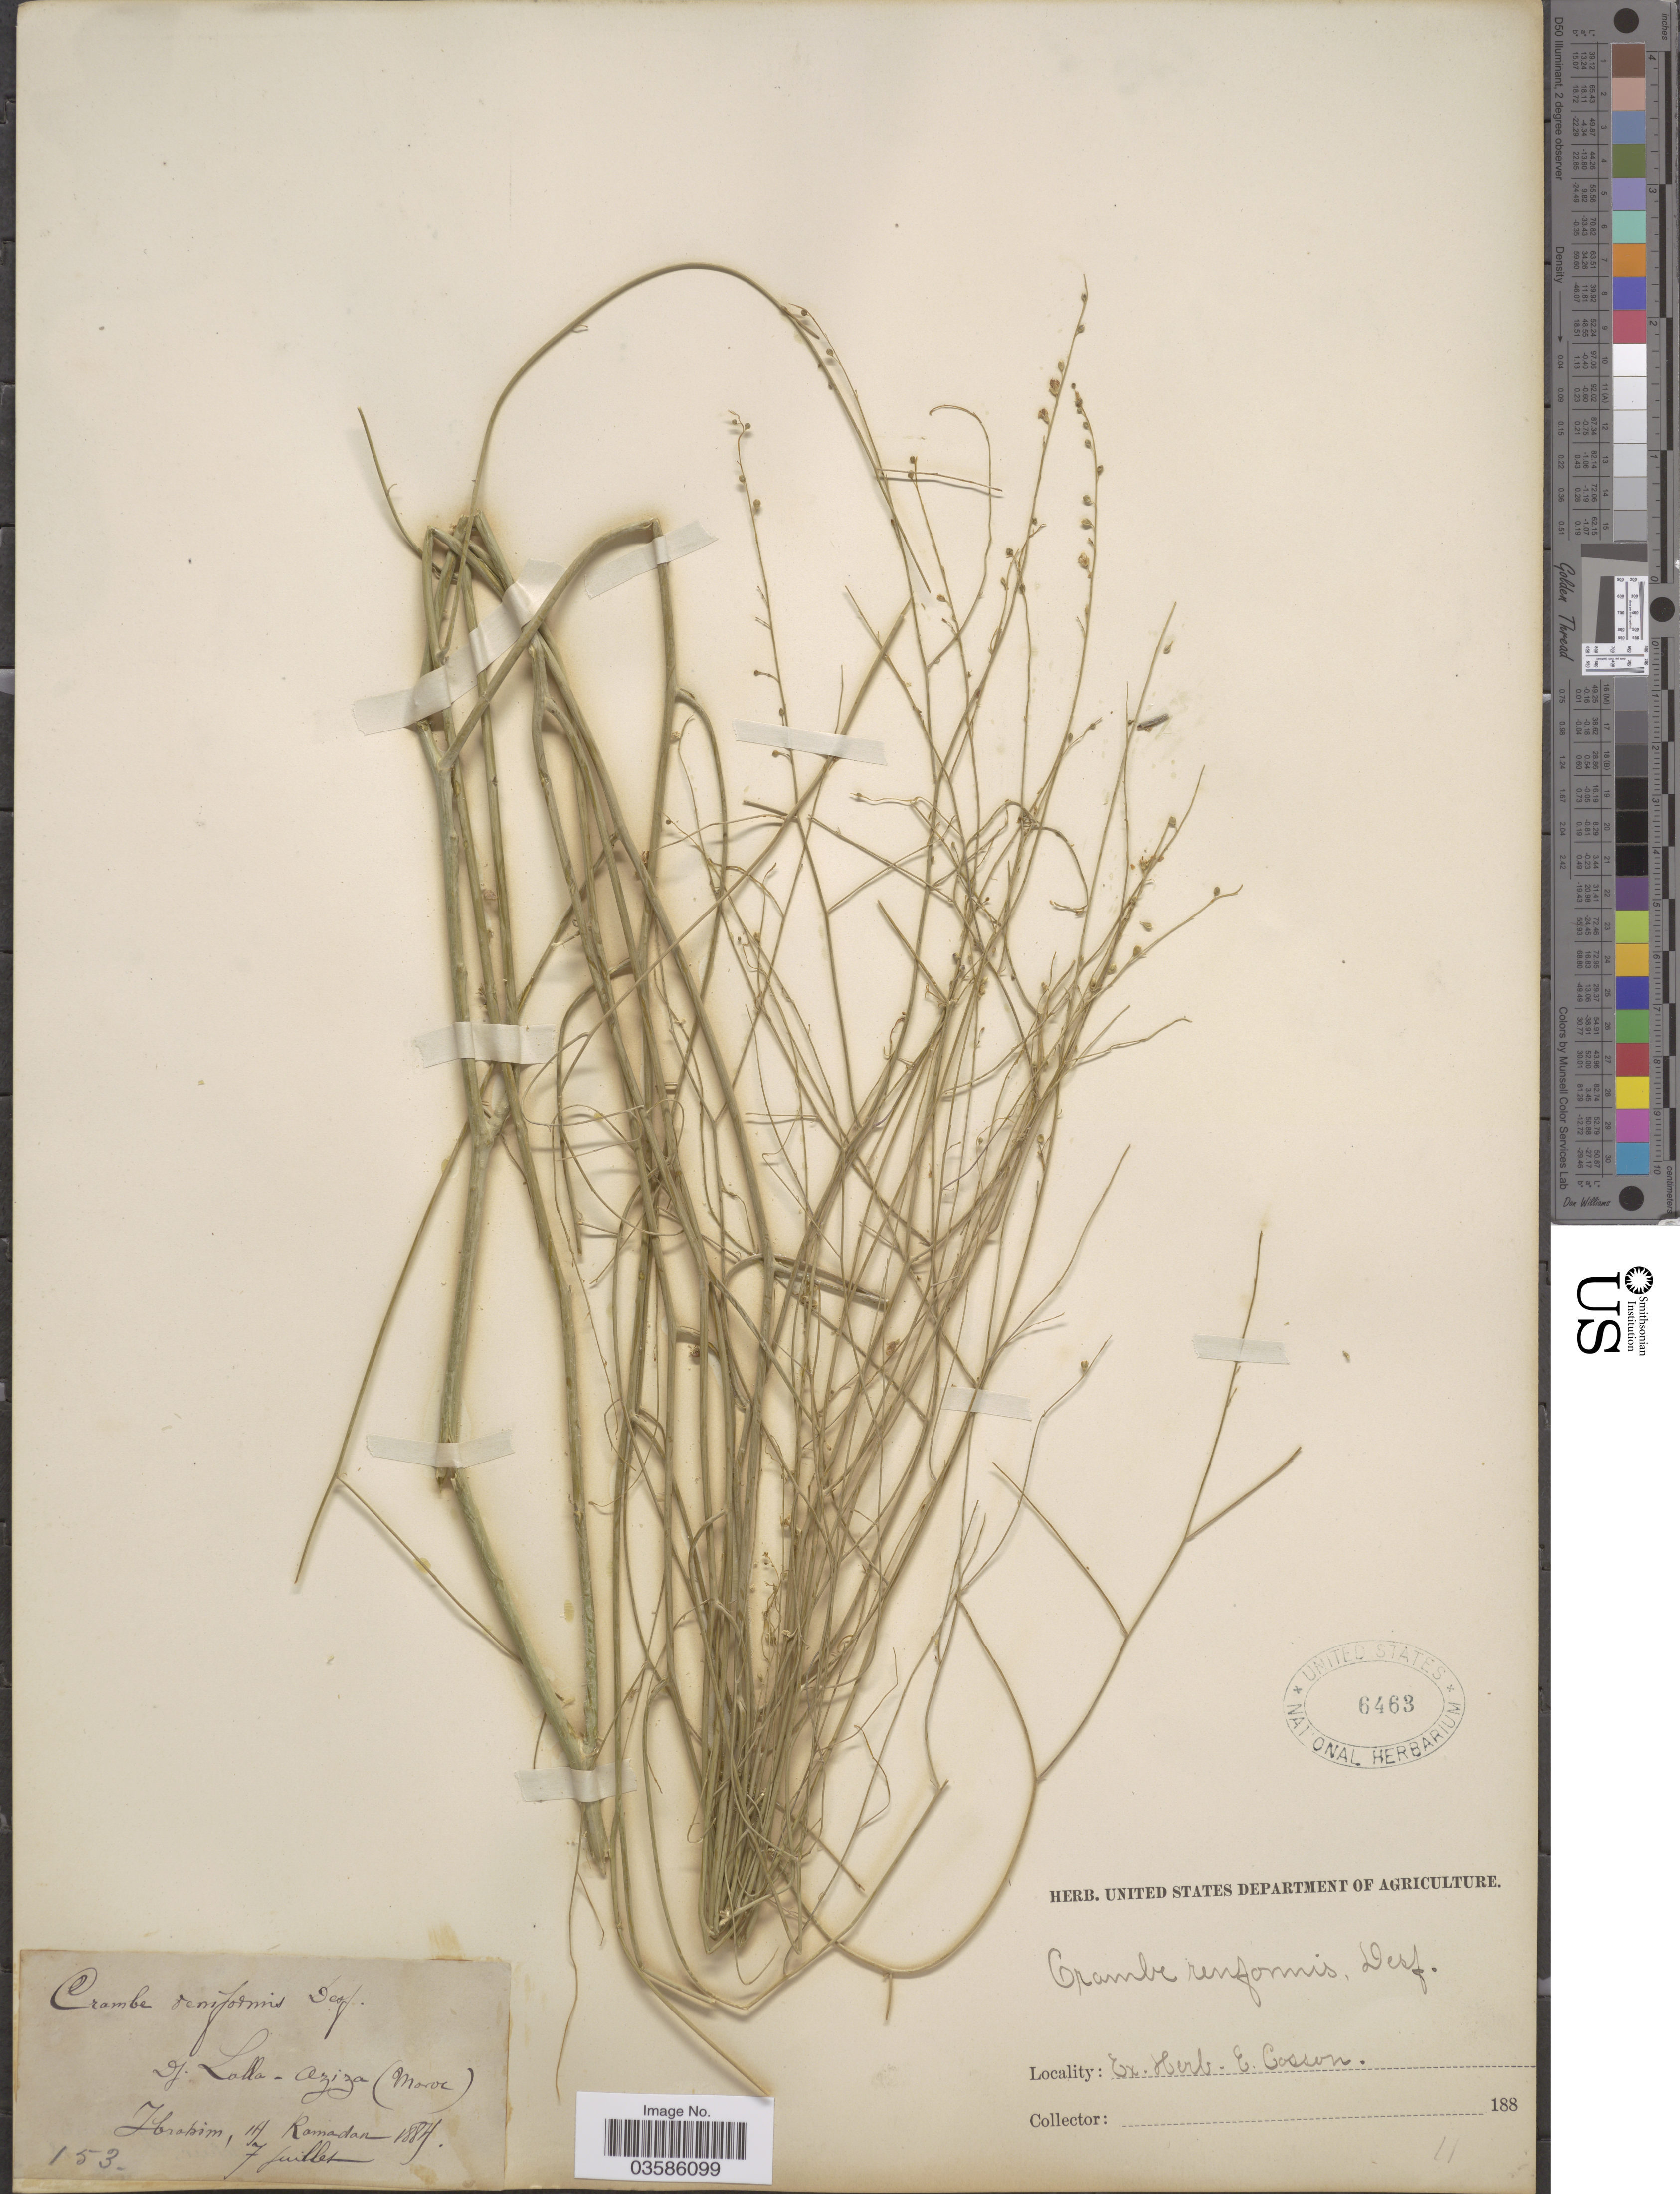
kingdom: Plantae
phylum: Tracheophyta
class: Magnoliopsida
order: Brassicales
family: Brassicaceae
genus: Crambe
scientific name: Crambe reniformis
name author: Desf.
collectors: ex herb. E. Cosson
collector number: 153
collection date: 1884-07-07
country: Morocco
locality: Dj. Lalla-Aziza (Maroc) Ibrahim.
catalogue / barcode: US 6463